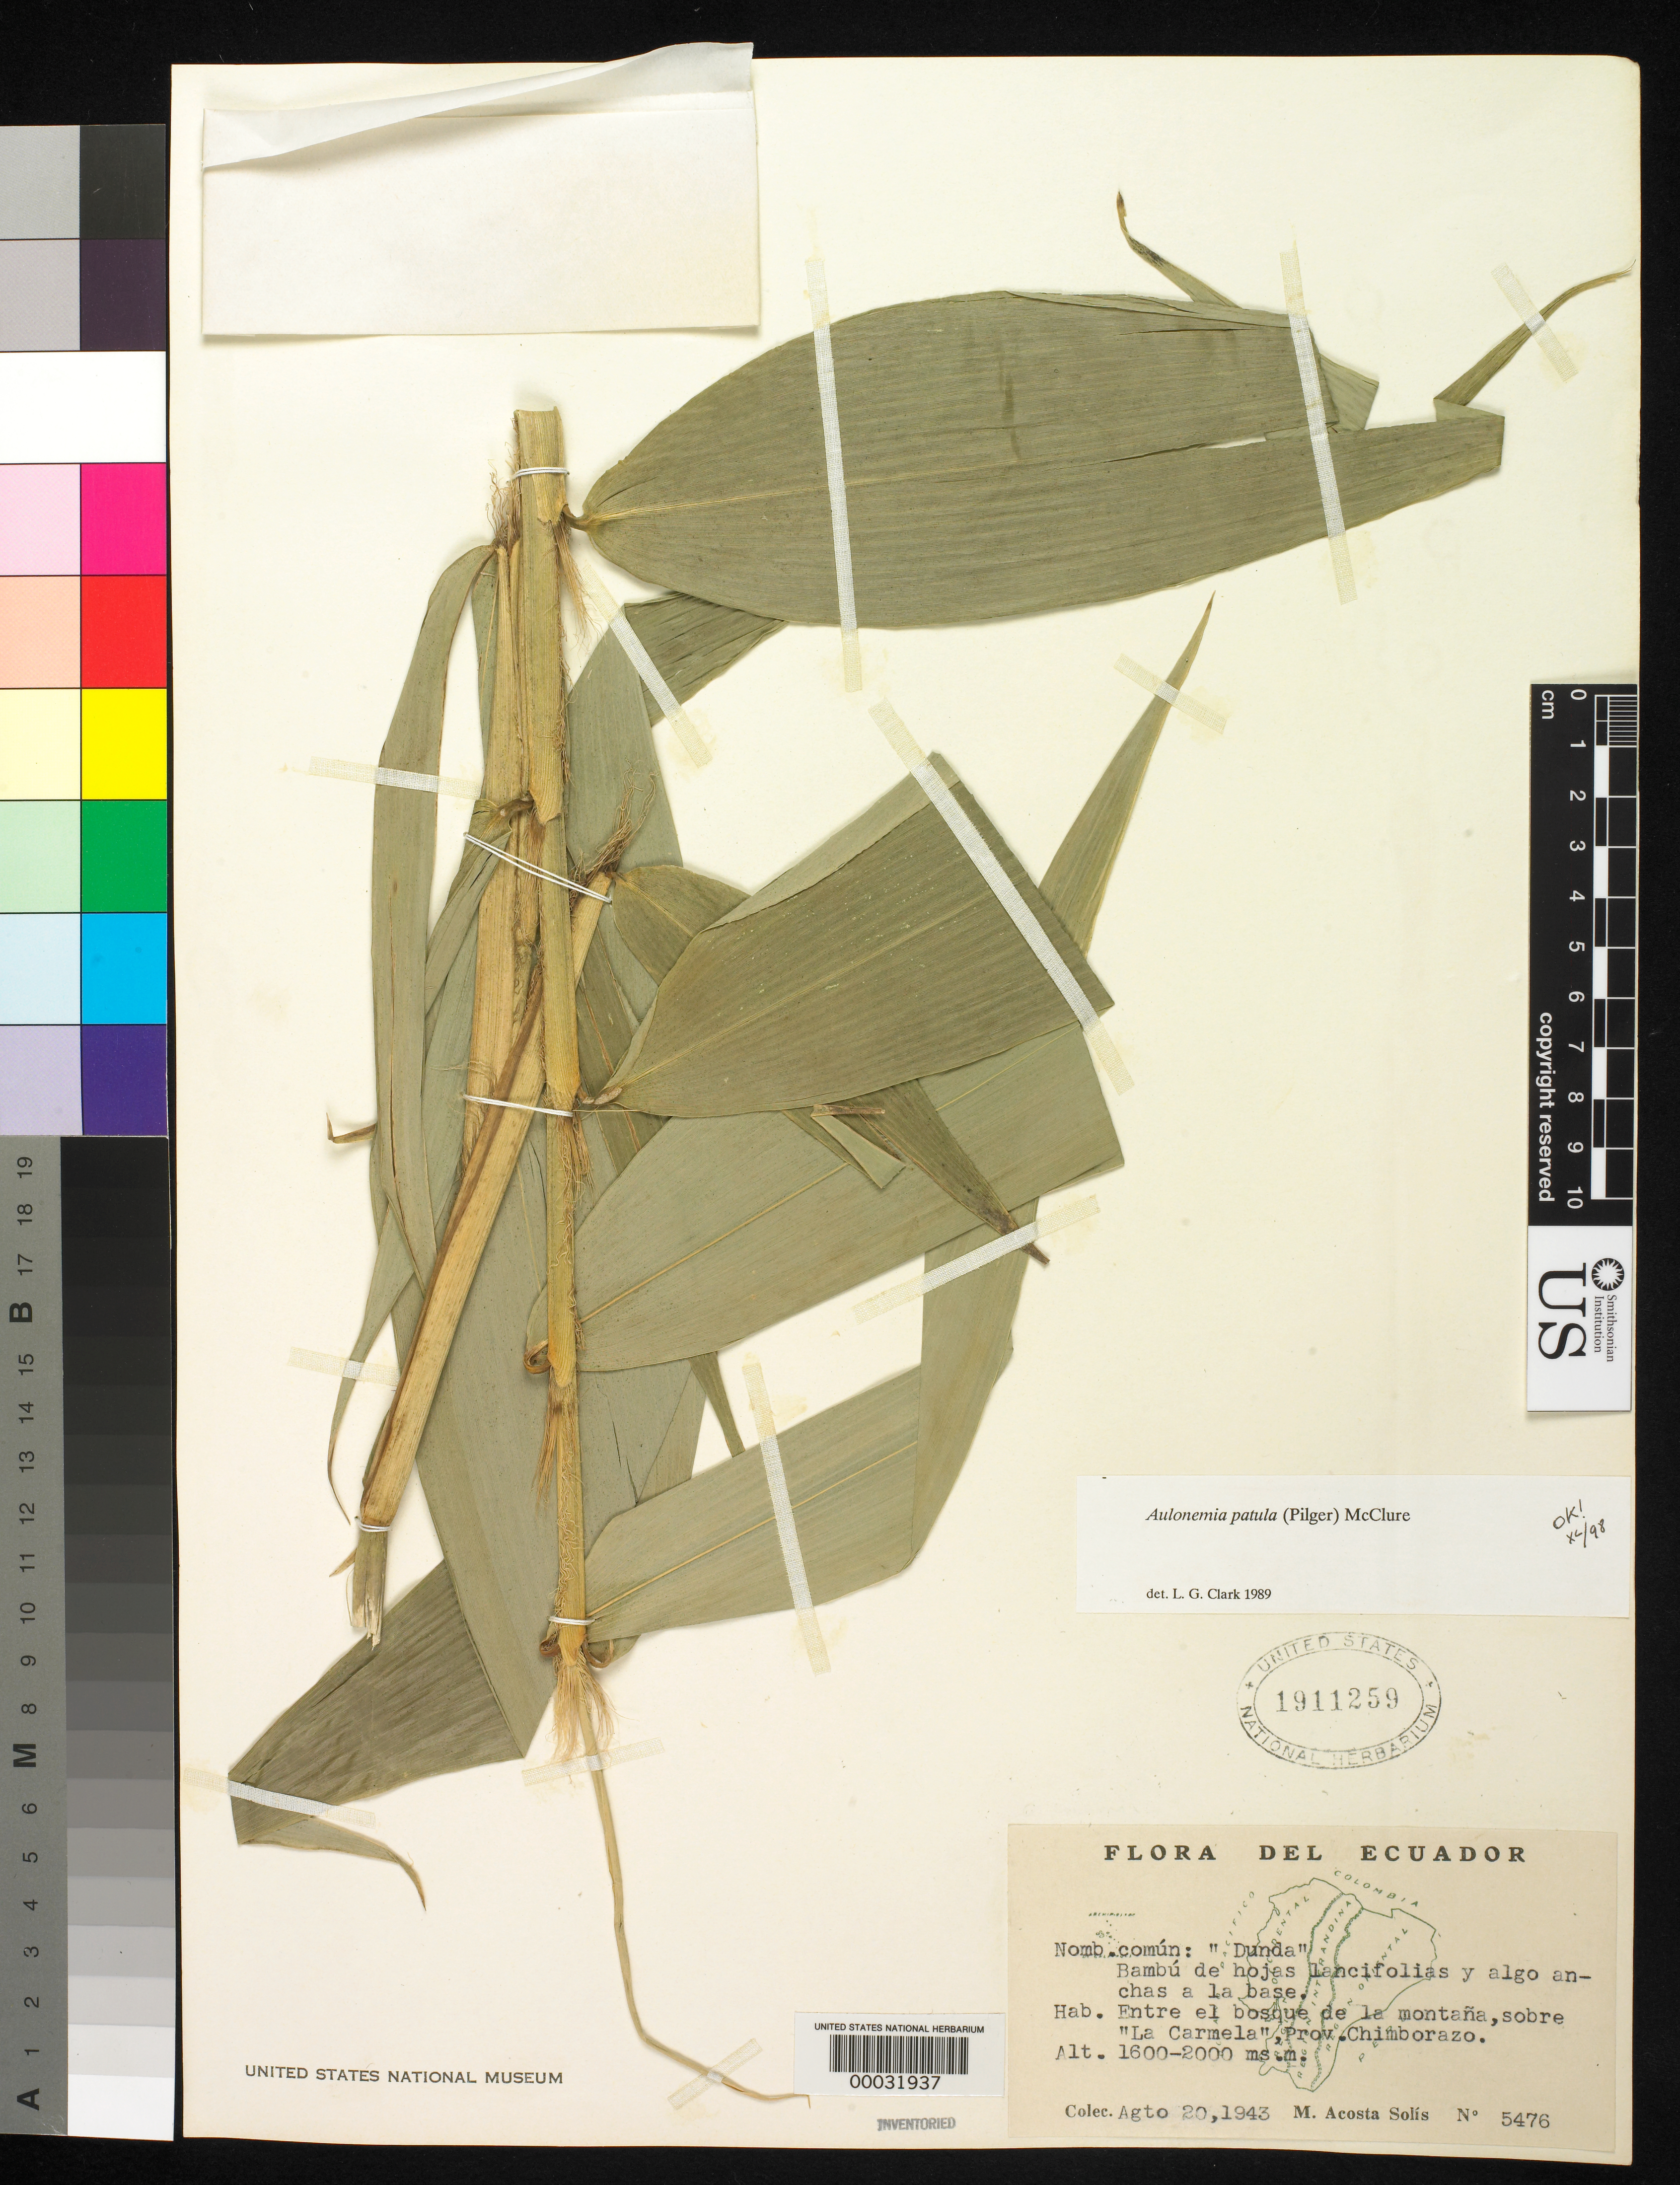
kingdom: Plantae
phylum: Tracheophyta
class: Liliopsida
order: Poales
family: Poaceae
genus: Aulonemia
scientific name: Aulonemia patula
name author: (Pilg.) McClure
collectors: M. Acosta Solis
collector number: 5476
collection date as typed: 20 Aug 1943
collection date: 1943-08-20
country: Ecuador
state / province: Chimborazo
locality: "La Carmela"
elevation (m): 1600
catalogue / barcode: US 1911259